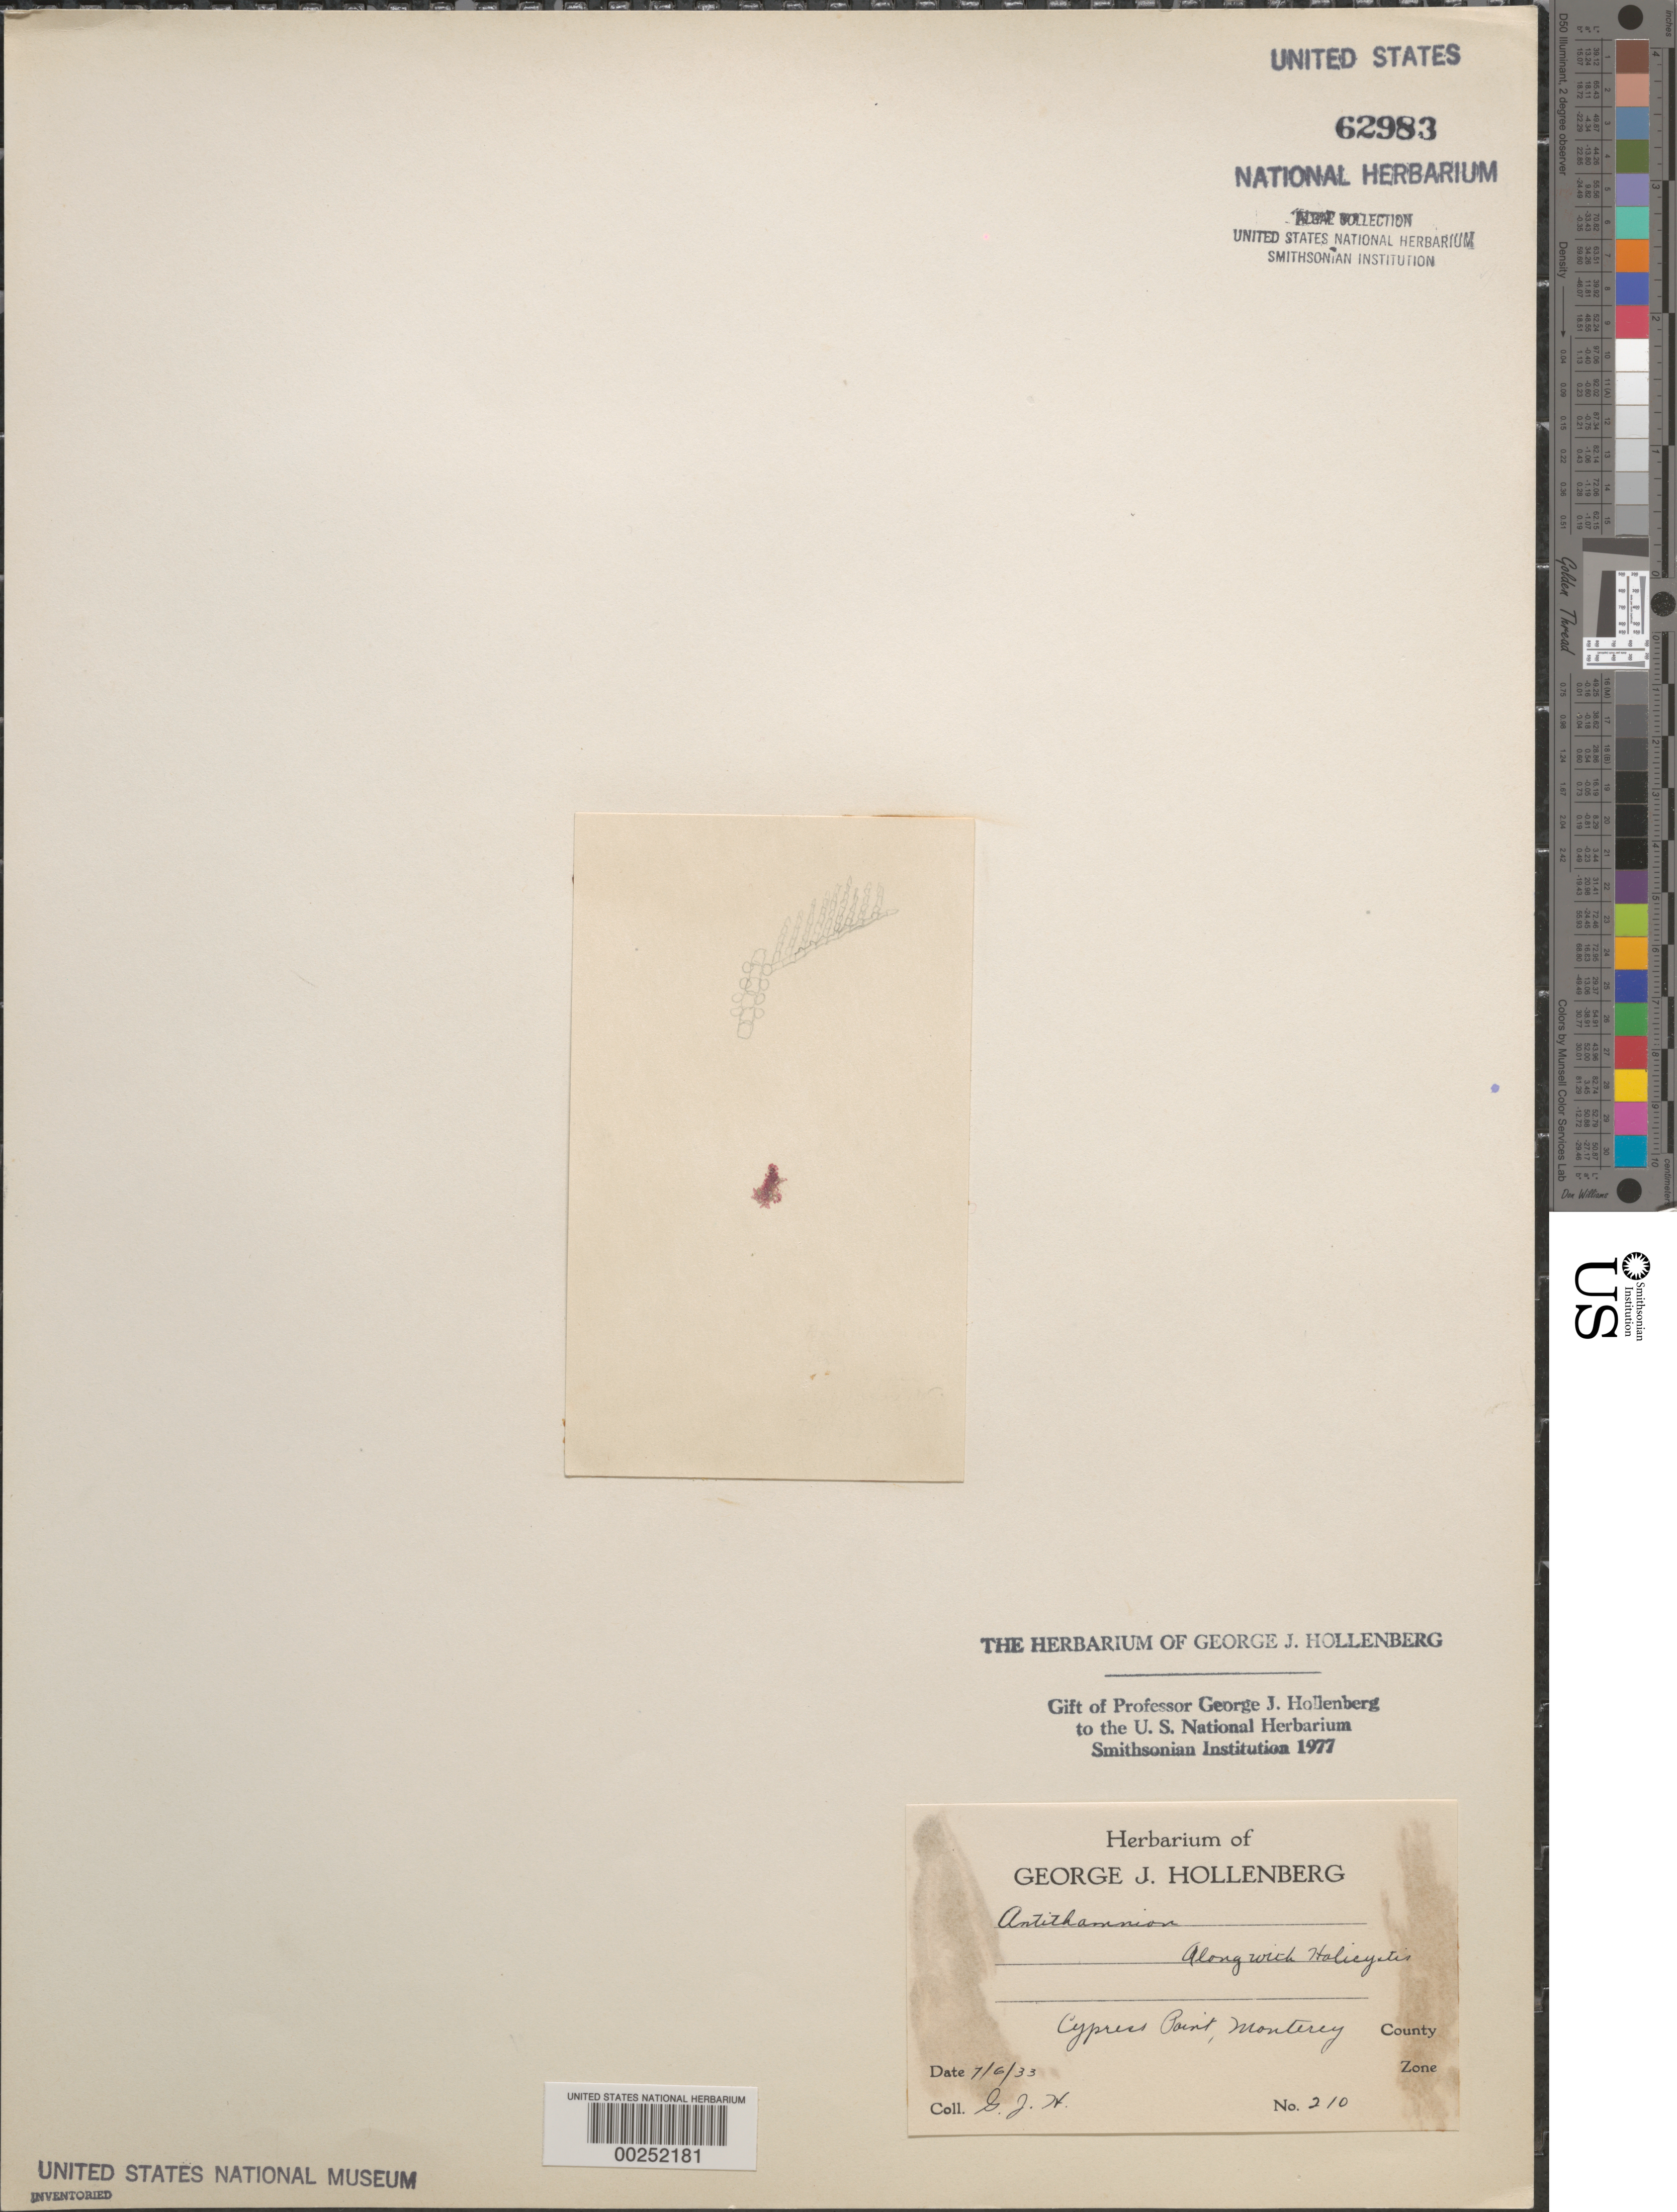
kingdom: Plantae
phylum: Rhodophyta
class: Florideophyceae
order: Ceramiales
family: Ceramiaceae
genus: Antithamnion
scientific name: Antithamnion sp.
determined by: Hollenberg, George J.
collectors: G. Hollenberg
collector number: GJH 210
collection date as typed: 06 Jul 1933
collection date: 1933-07-06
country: United States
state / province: California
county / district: Monterey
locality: Cypress Point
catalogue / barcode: US 62983